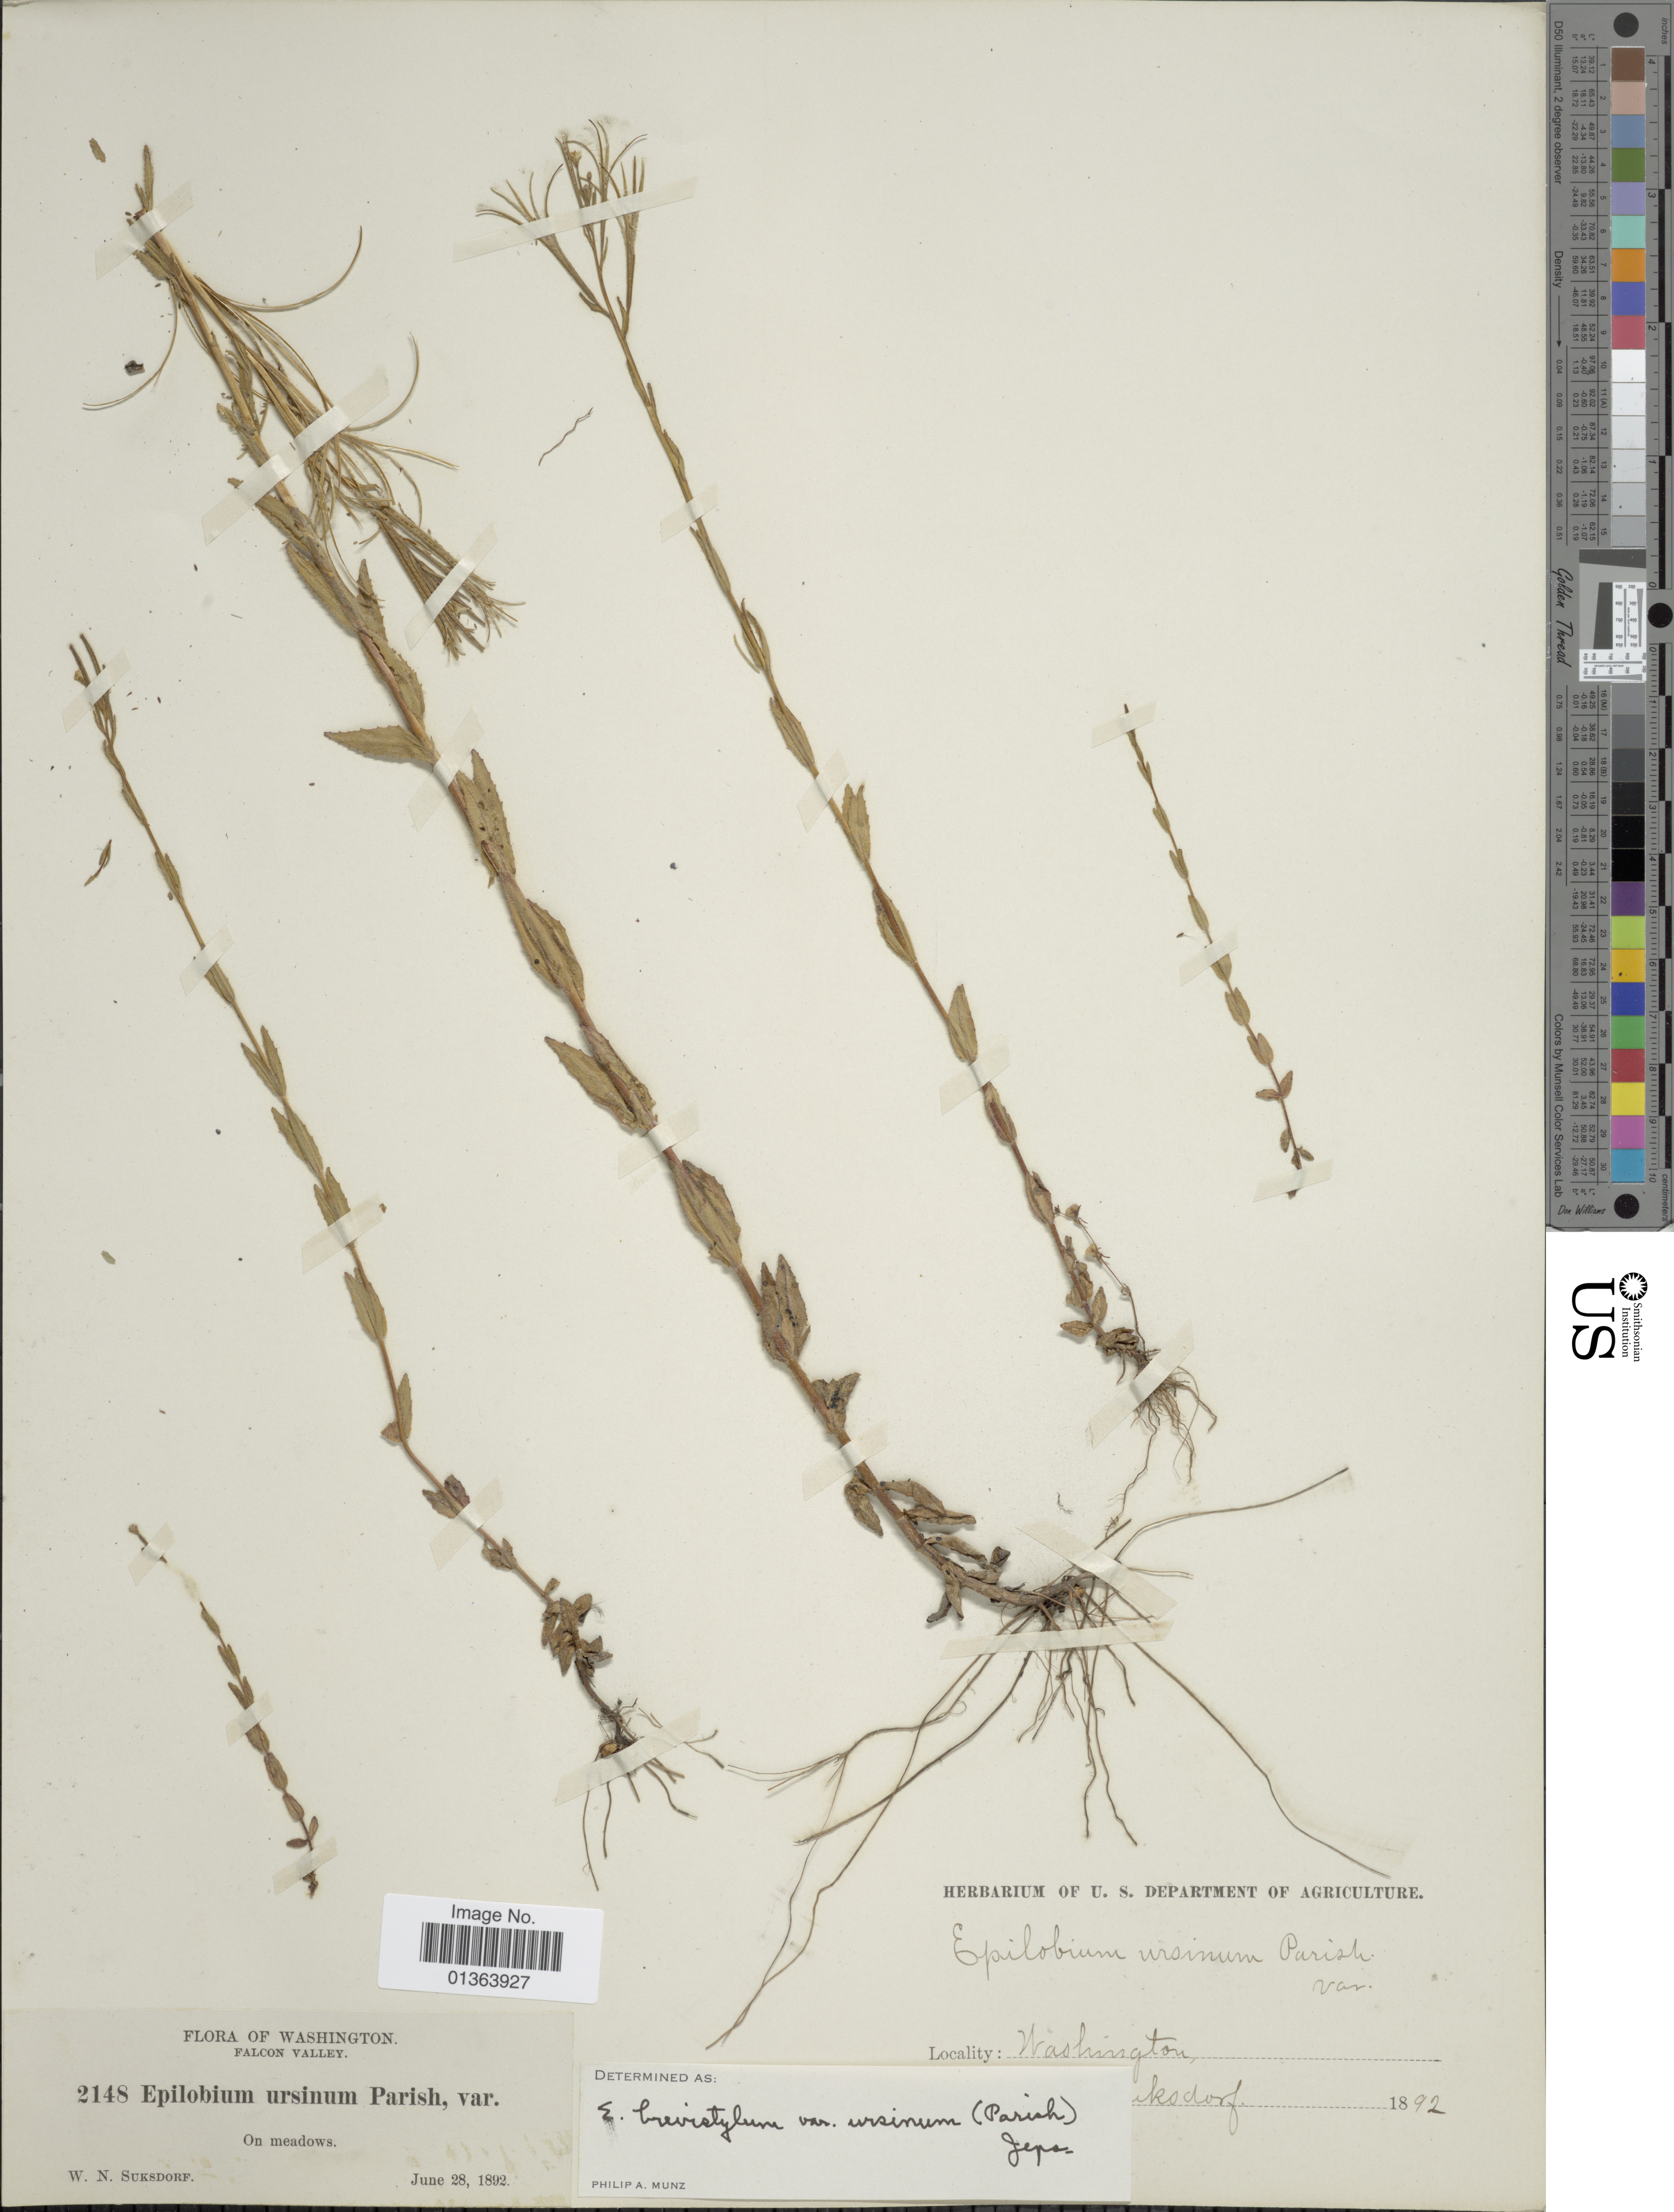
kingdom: Plantae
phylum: Tracheophyta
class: Magnoliopsida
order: Myrtales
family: Onagraceae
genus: Epilobium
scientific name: Epilobium ciliatum subsp. glandulosum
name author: (Lehm.) Hoch & P.H. Raven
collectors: W. N. Suksdorf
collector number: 2148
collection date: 1892-06-28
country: United States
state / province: Washington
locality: Falcon Valley.